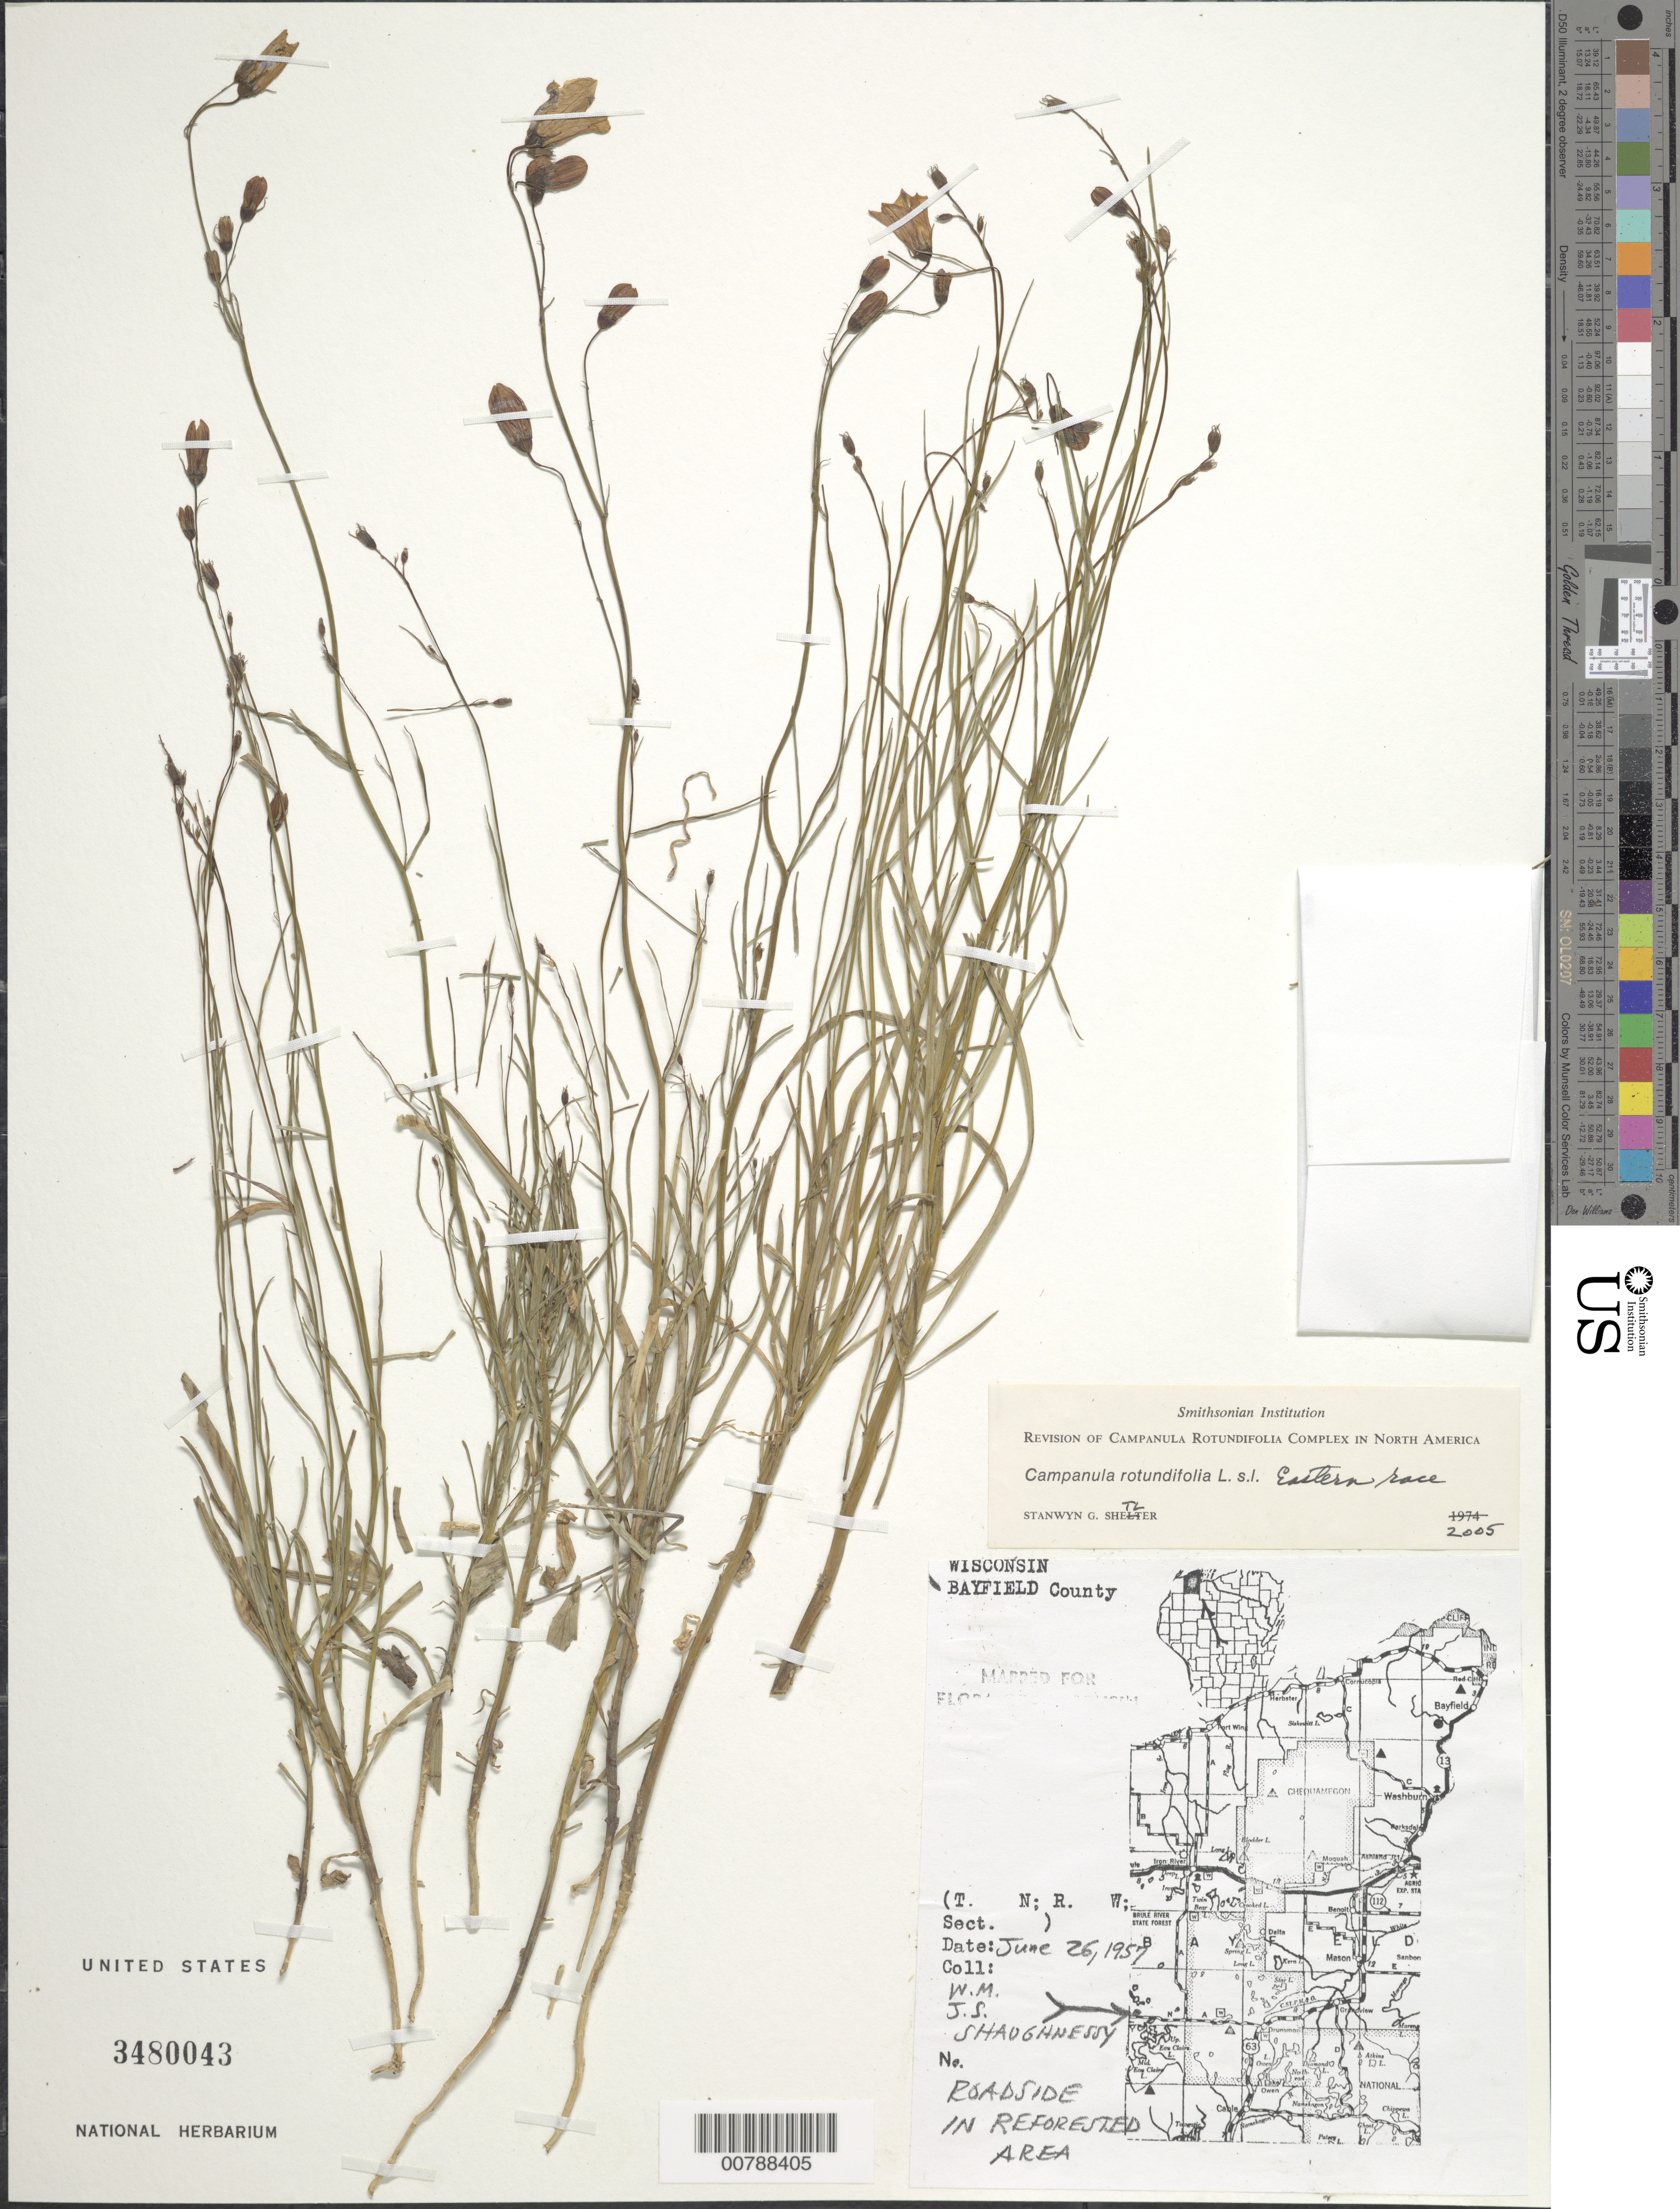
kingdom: Plantae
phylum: Tracheophyta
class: Magnoliopsida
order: Asterales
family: Campanulaceae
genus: Campanula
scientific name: Campanula rotundifolia L. Eastern race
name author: L.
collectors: W. Shaughnessy & J. Shaughnessy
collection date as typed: June 26, 1957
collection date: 1957-06-26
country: United States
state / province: Wisconsin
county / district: Bayfield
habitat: Roadside in reforested area.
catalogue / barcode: US 3480043